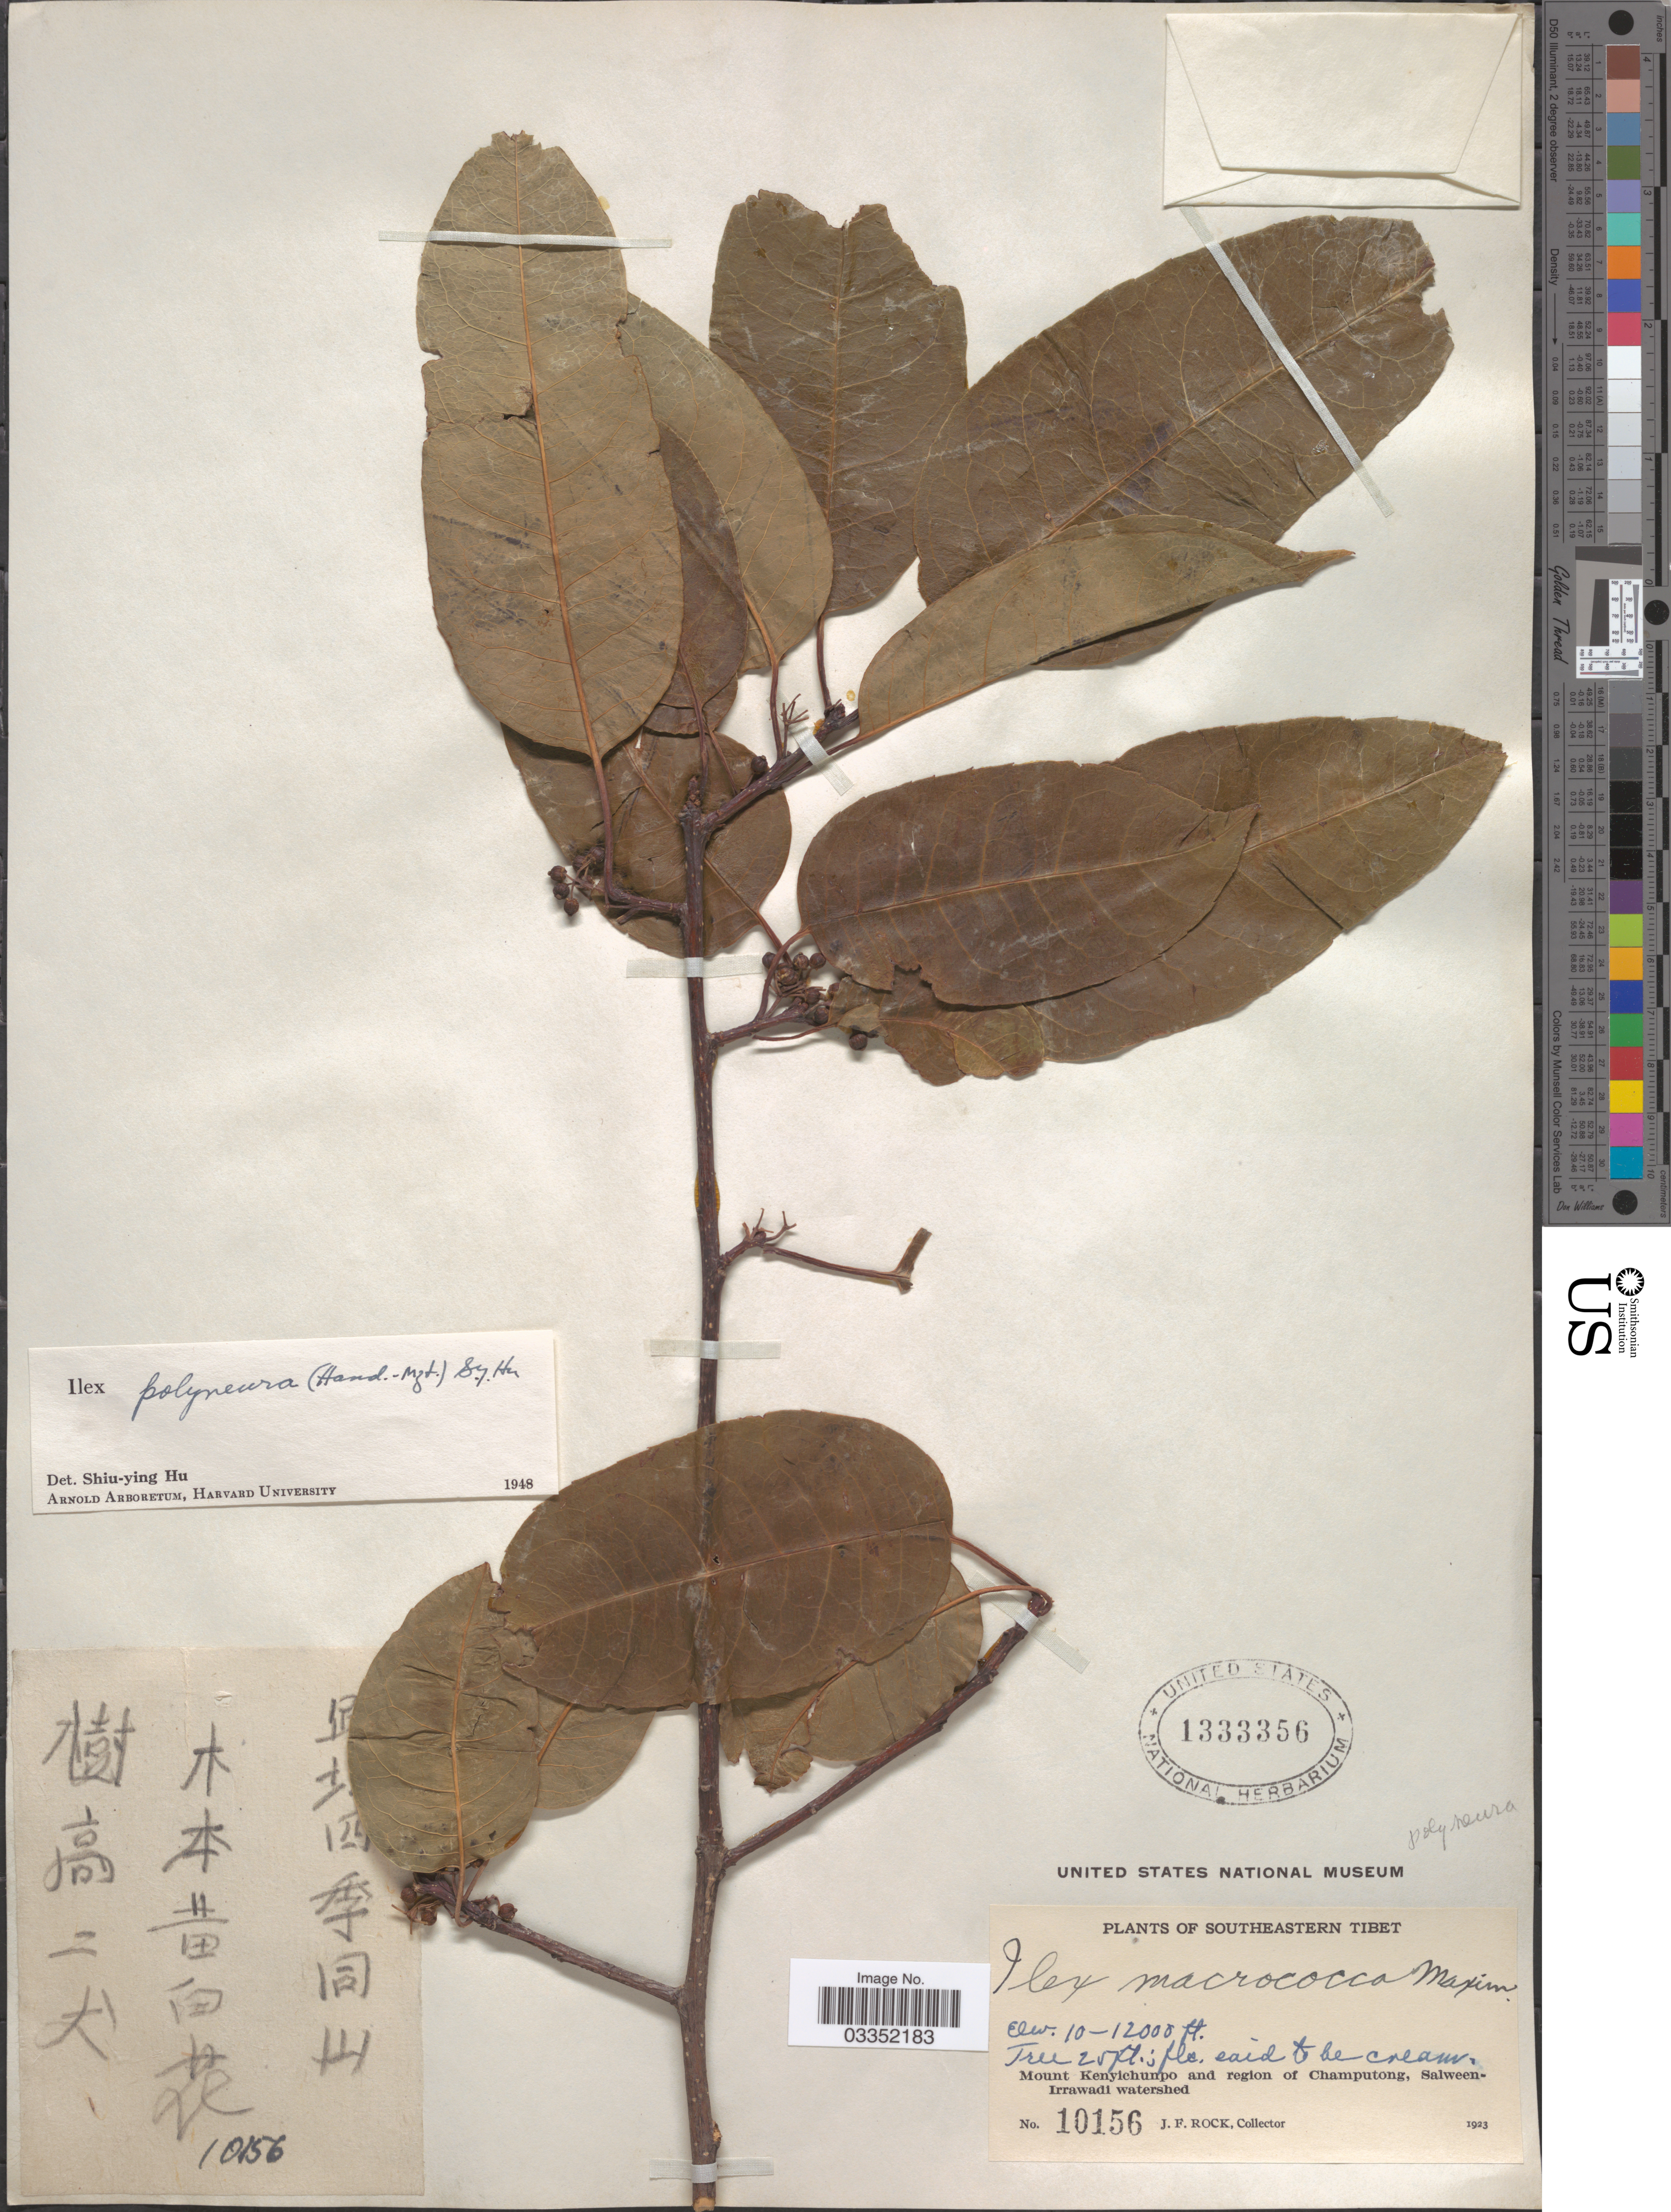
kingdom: Plantae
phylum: Tracheophyta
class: Magnoliopsida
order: Aquifoliales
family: Aquifoliaceae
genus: Ilex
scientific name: Ilex polyneura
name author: (Hand.-Mazz.) S.Y. Hu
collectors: J. Rock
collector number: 10156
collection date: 1923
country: China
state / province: Xizang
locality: Southeastern Tibet, Mount Kenyichumpo and region of Champutong, Salween-Irrawadi watershed.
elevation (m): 3048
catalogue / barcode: US 1333356